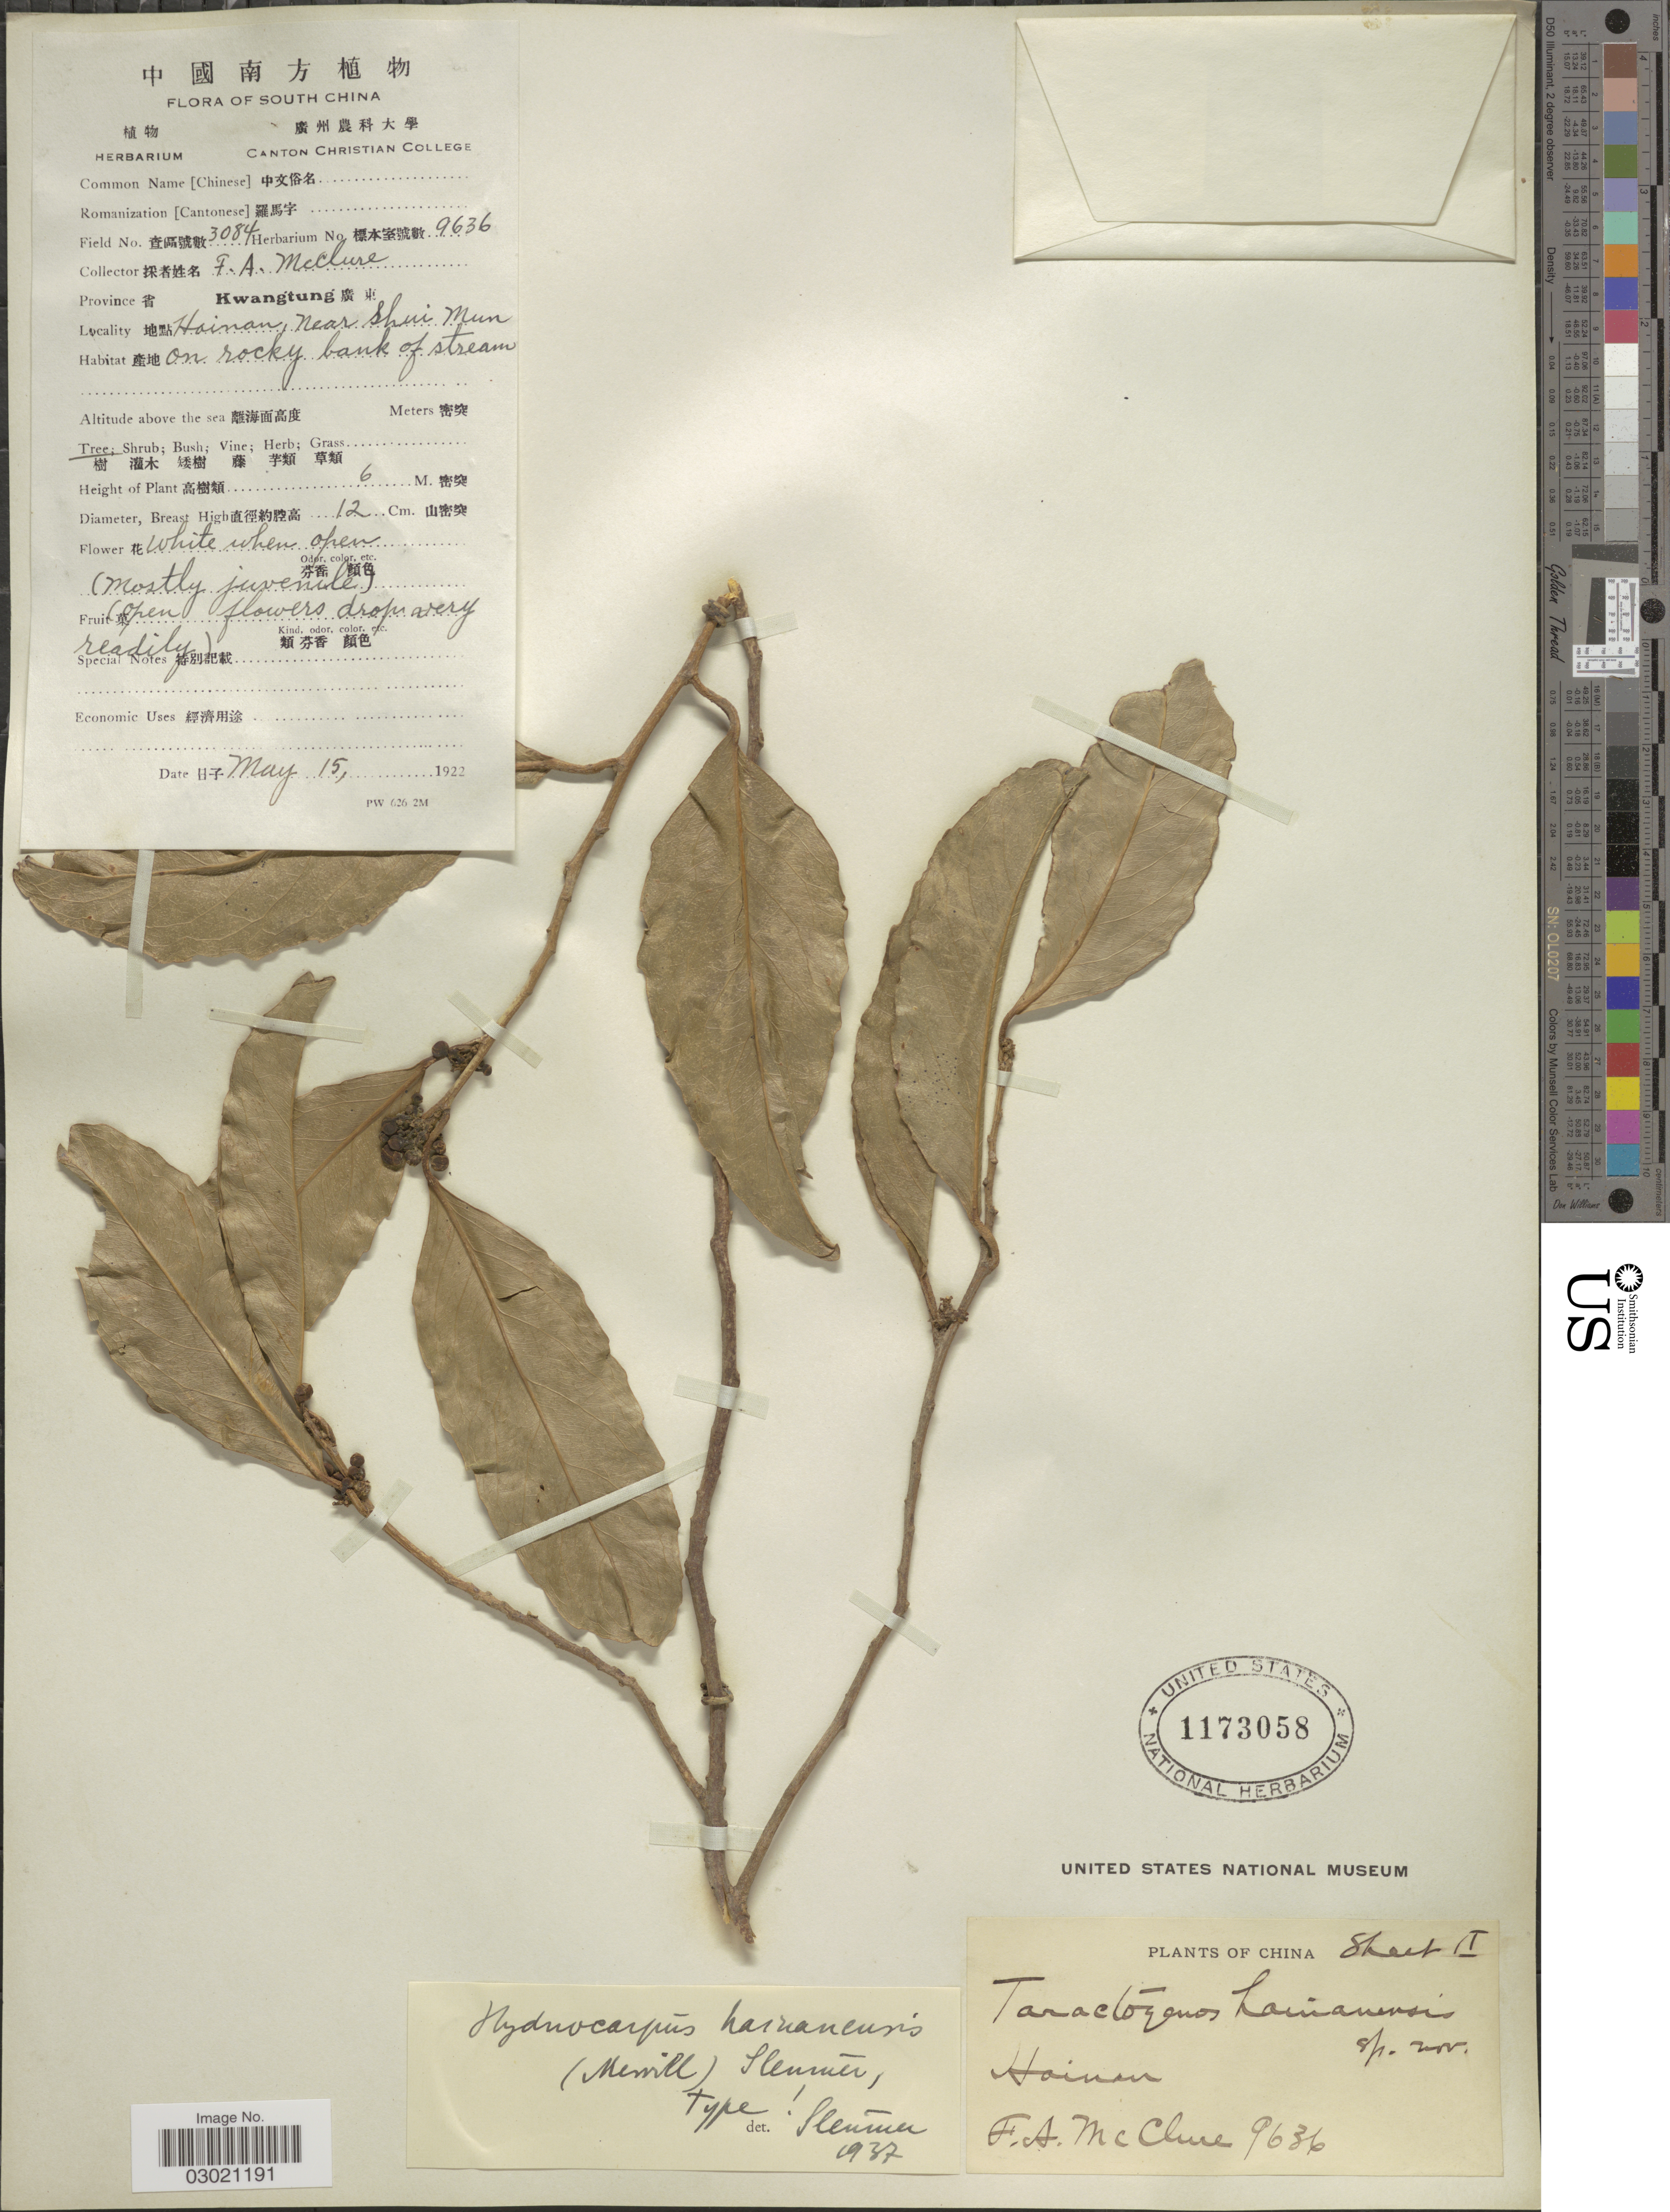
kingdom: Plantae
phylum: Tracheophyta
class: Magnoliopsida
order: Malpighiales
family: Achariaceae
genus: Hydnocarpus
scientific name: Hydnocarpus hainanensis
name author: (Merr.) Sleumer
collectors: F. A. McClure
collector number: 9636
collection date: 1922-05-15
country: China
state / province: Hainan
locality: South China, Kwangtung X, Hainan near Shui Mun.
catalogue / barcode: US 1173058